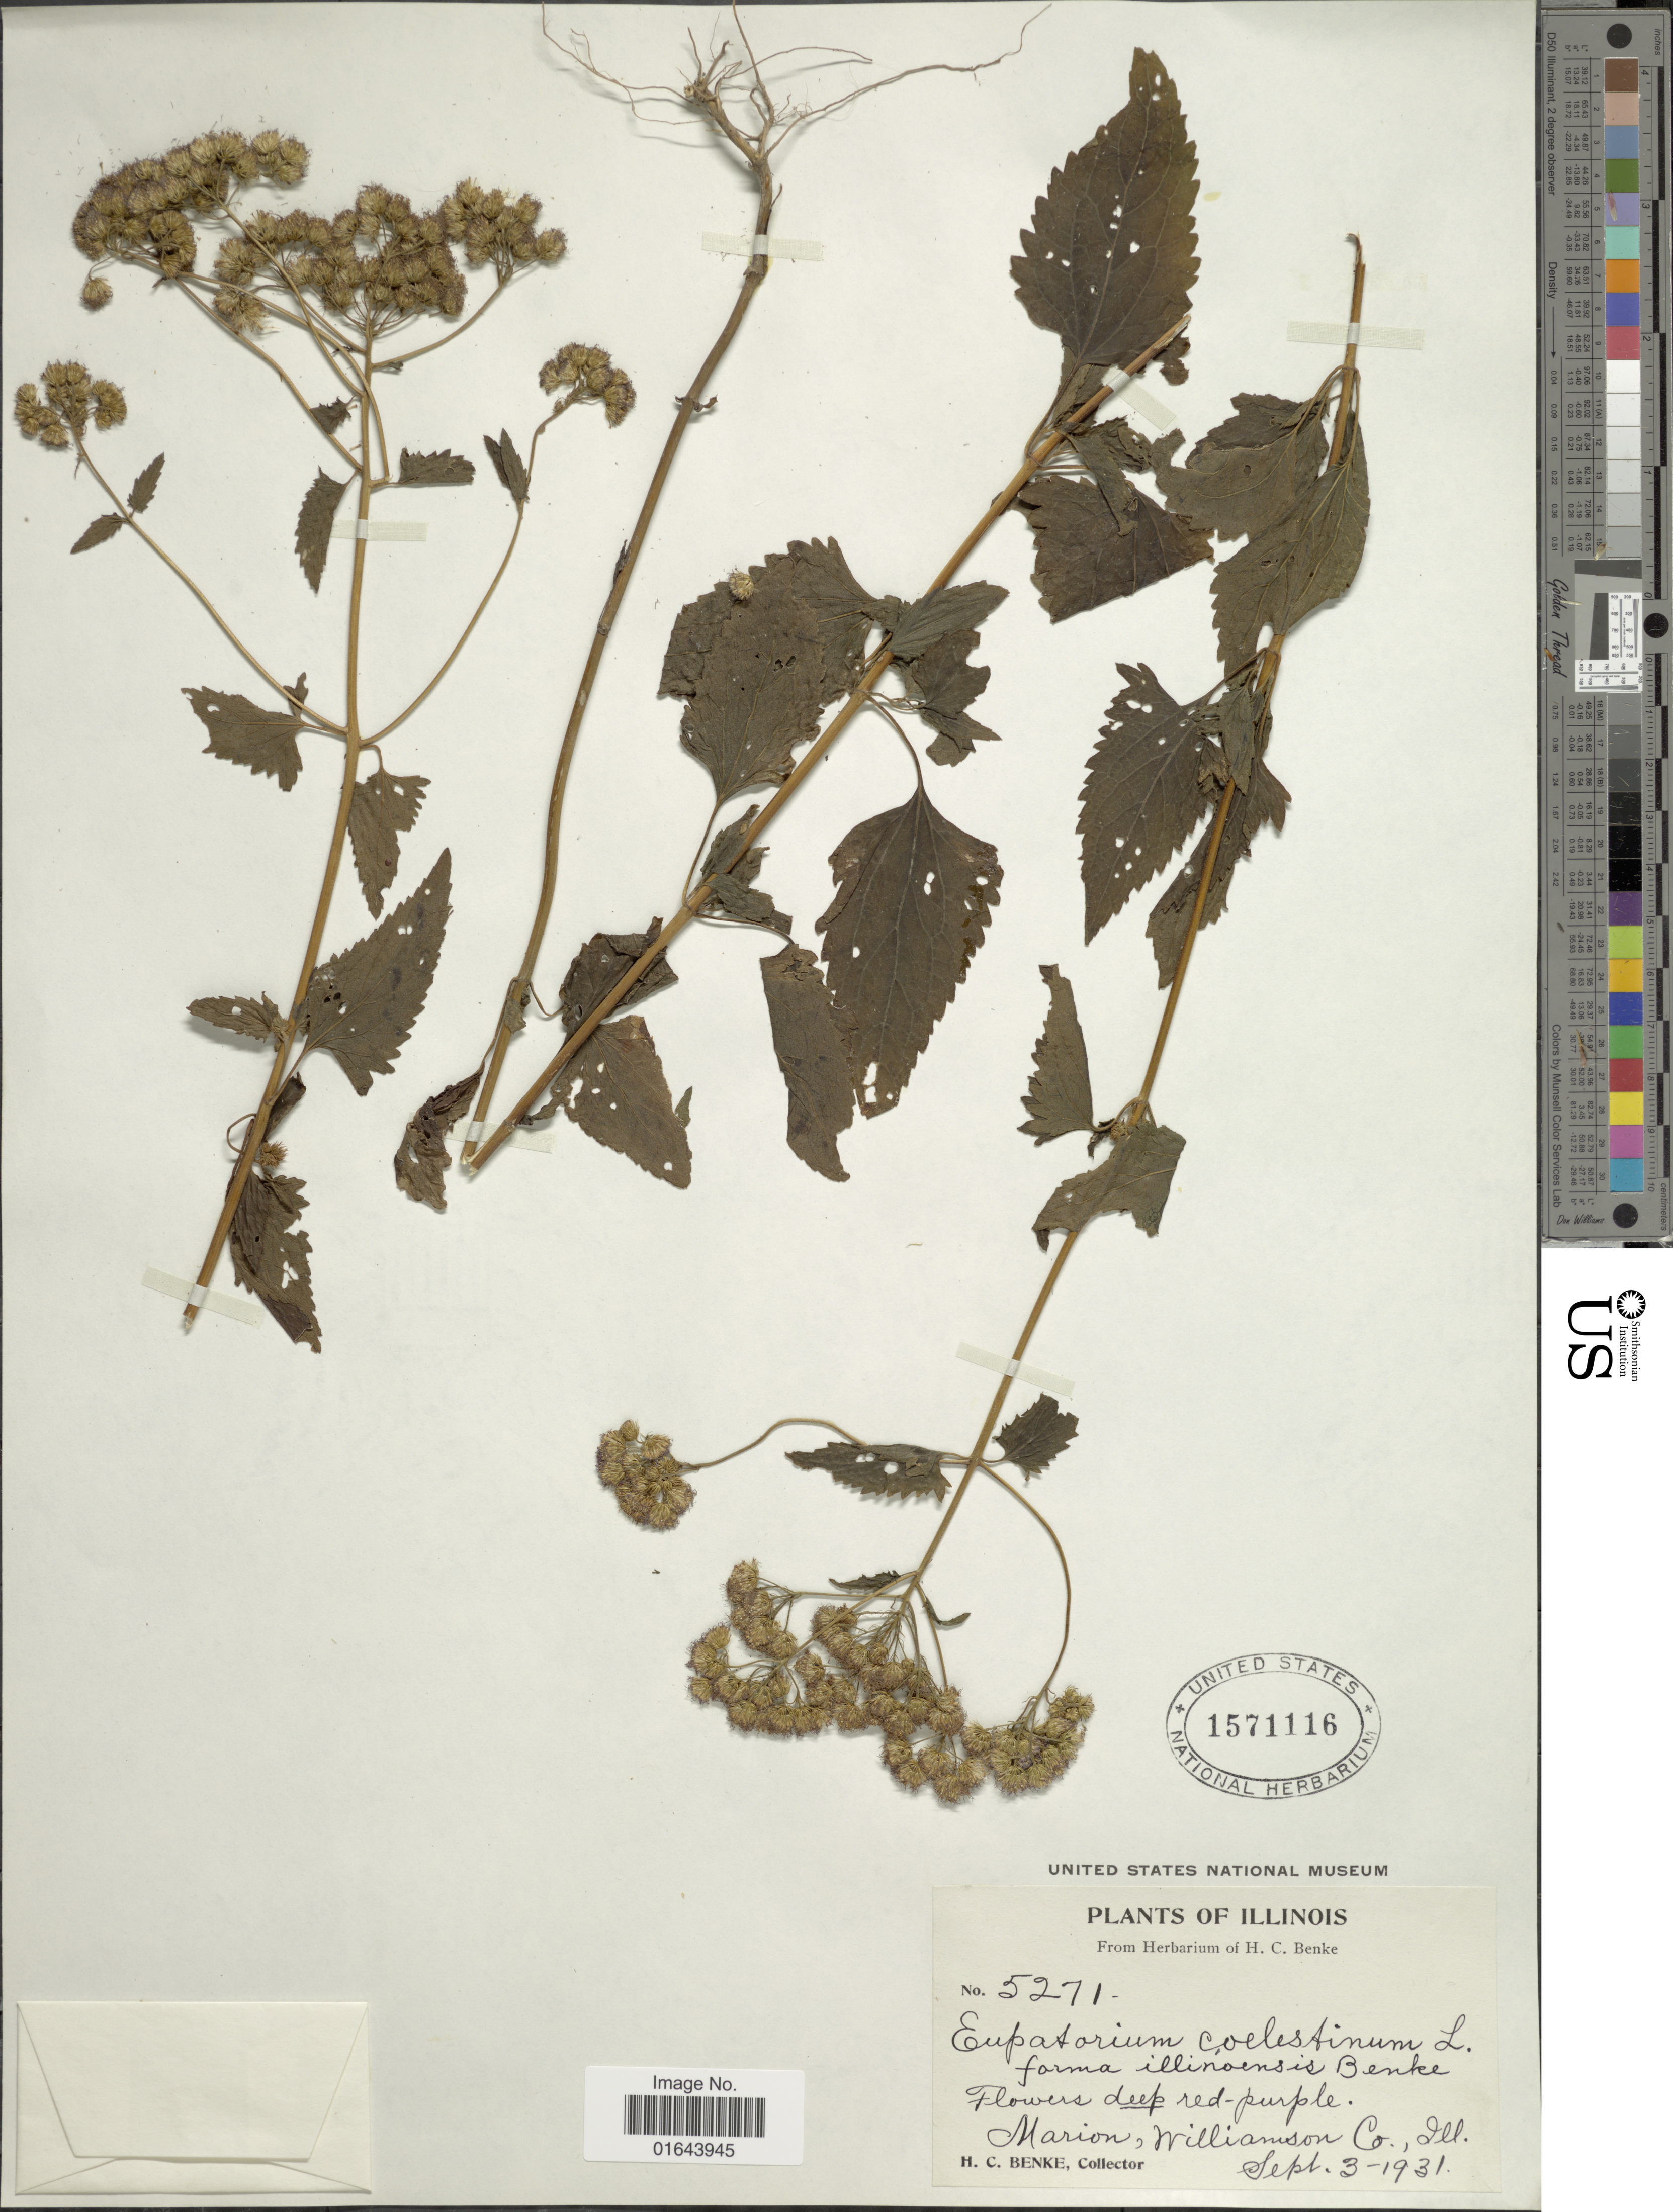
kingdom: Plantae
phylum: Tracheophyta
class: Magnoliopsida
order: Asterales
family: Asteraceae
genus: Conoclinium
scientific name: Conoclinium coelestinum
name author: (L.) DC.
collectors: H. Benke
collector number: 5271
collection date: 1931-09-03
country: United States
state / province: Illinois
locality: Marion, Williamson Co.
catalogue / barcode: US 1571116